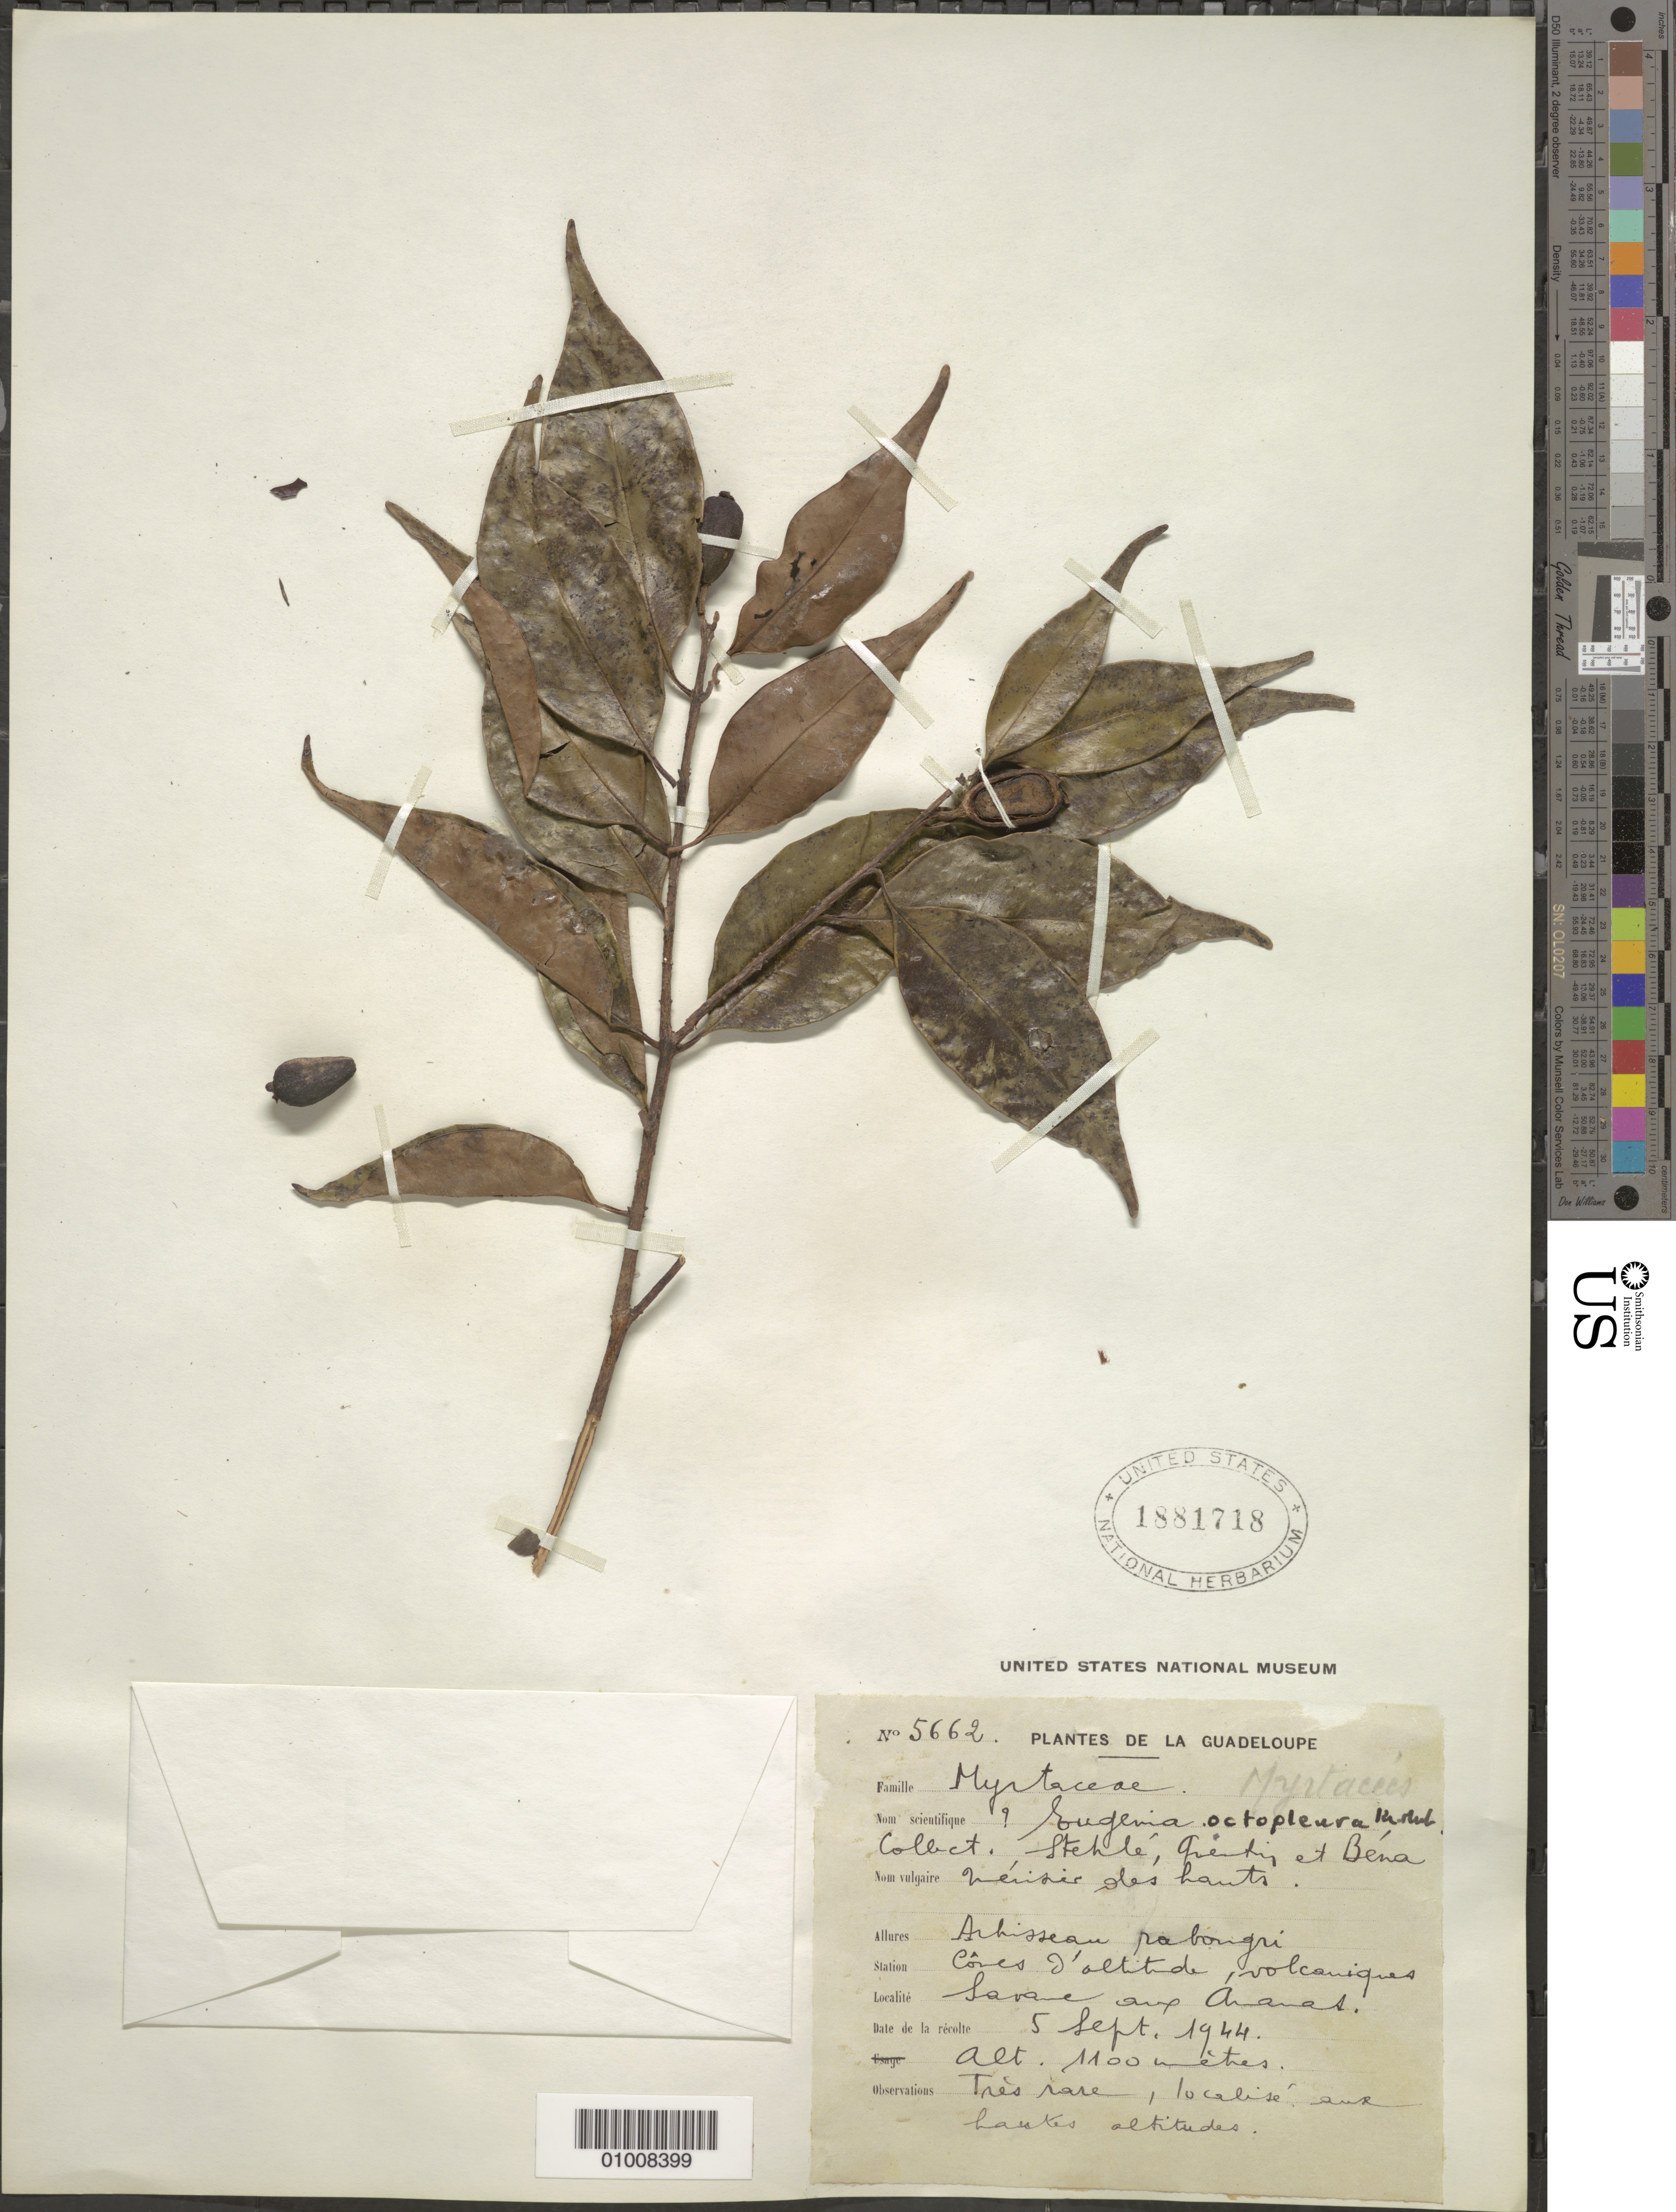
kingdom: Plantae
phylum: Tracheophyta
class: Magnoliopsida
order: Myrtales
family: Myrtaceae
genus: Eugenia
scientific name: Eugenia octopleura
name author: Krug & Urb.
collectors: H. Stehlé, R. Quentin & R. Béna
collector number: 5662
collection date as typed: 05 Sep 1944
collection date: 1944-09-05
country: Guadeloupe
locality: Cones d'altitude volcaniques; Savane aux Amanas(?)...(illeg.)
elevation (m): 1100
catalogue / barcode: US 1881718